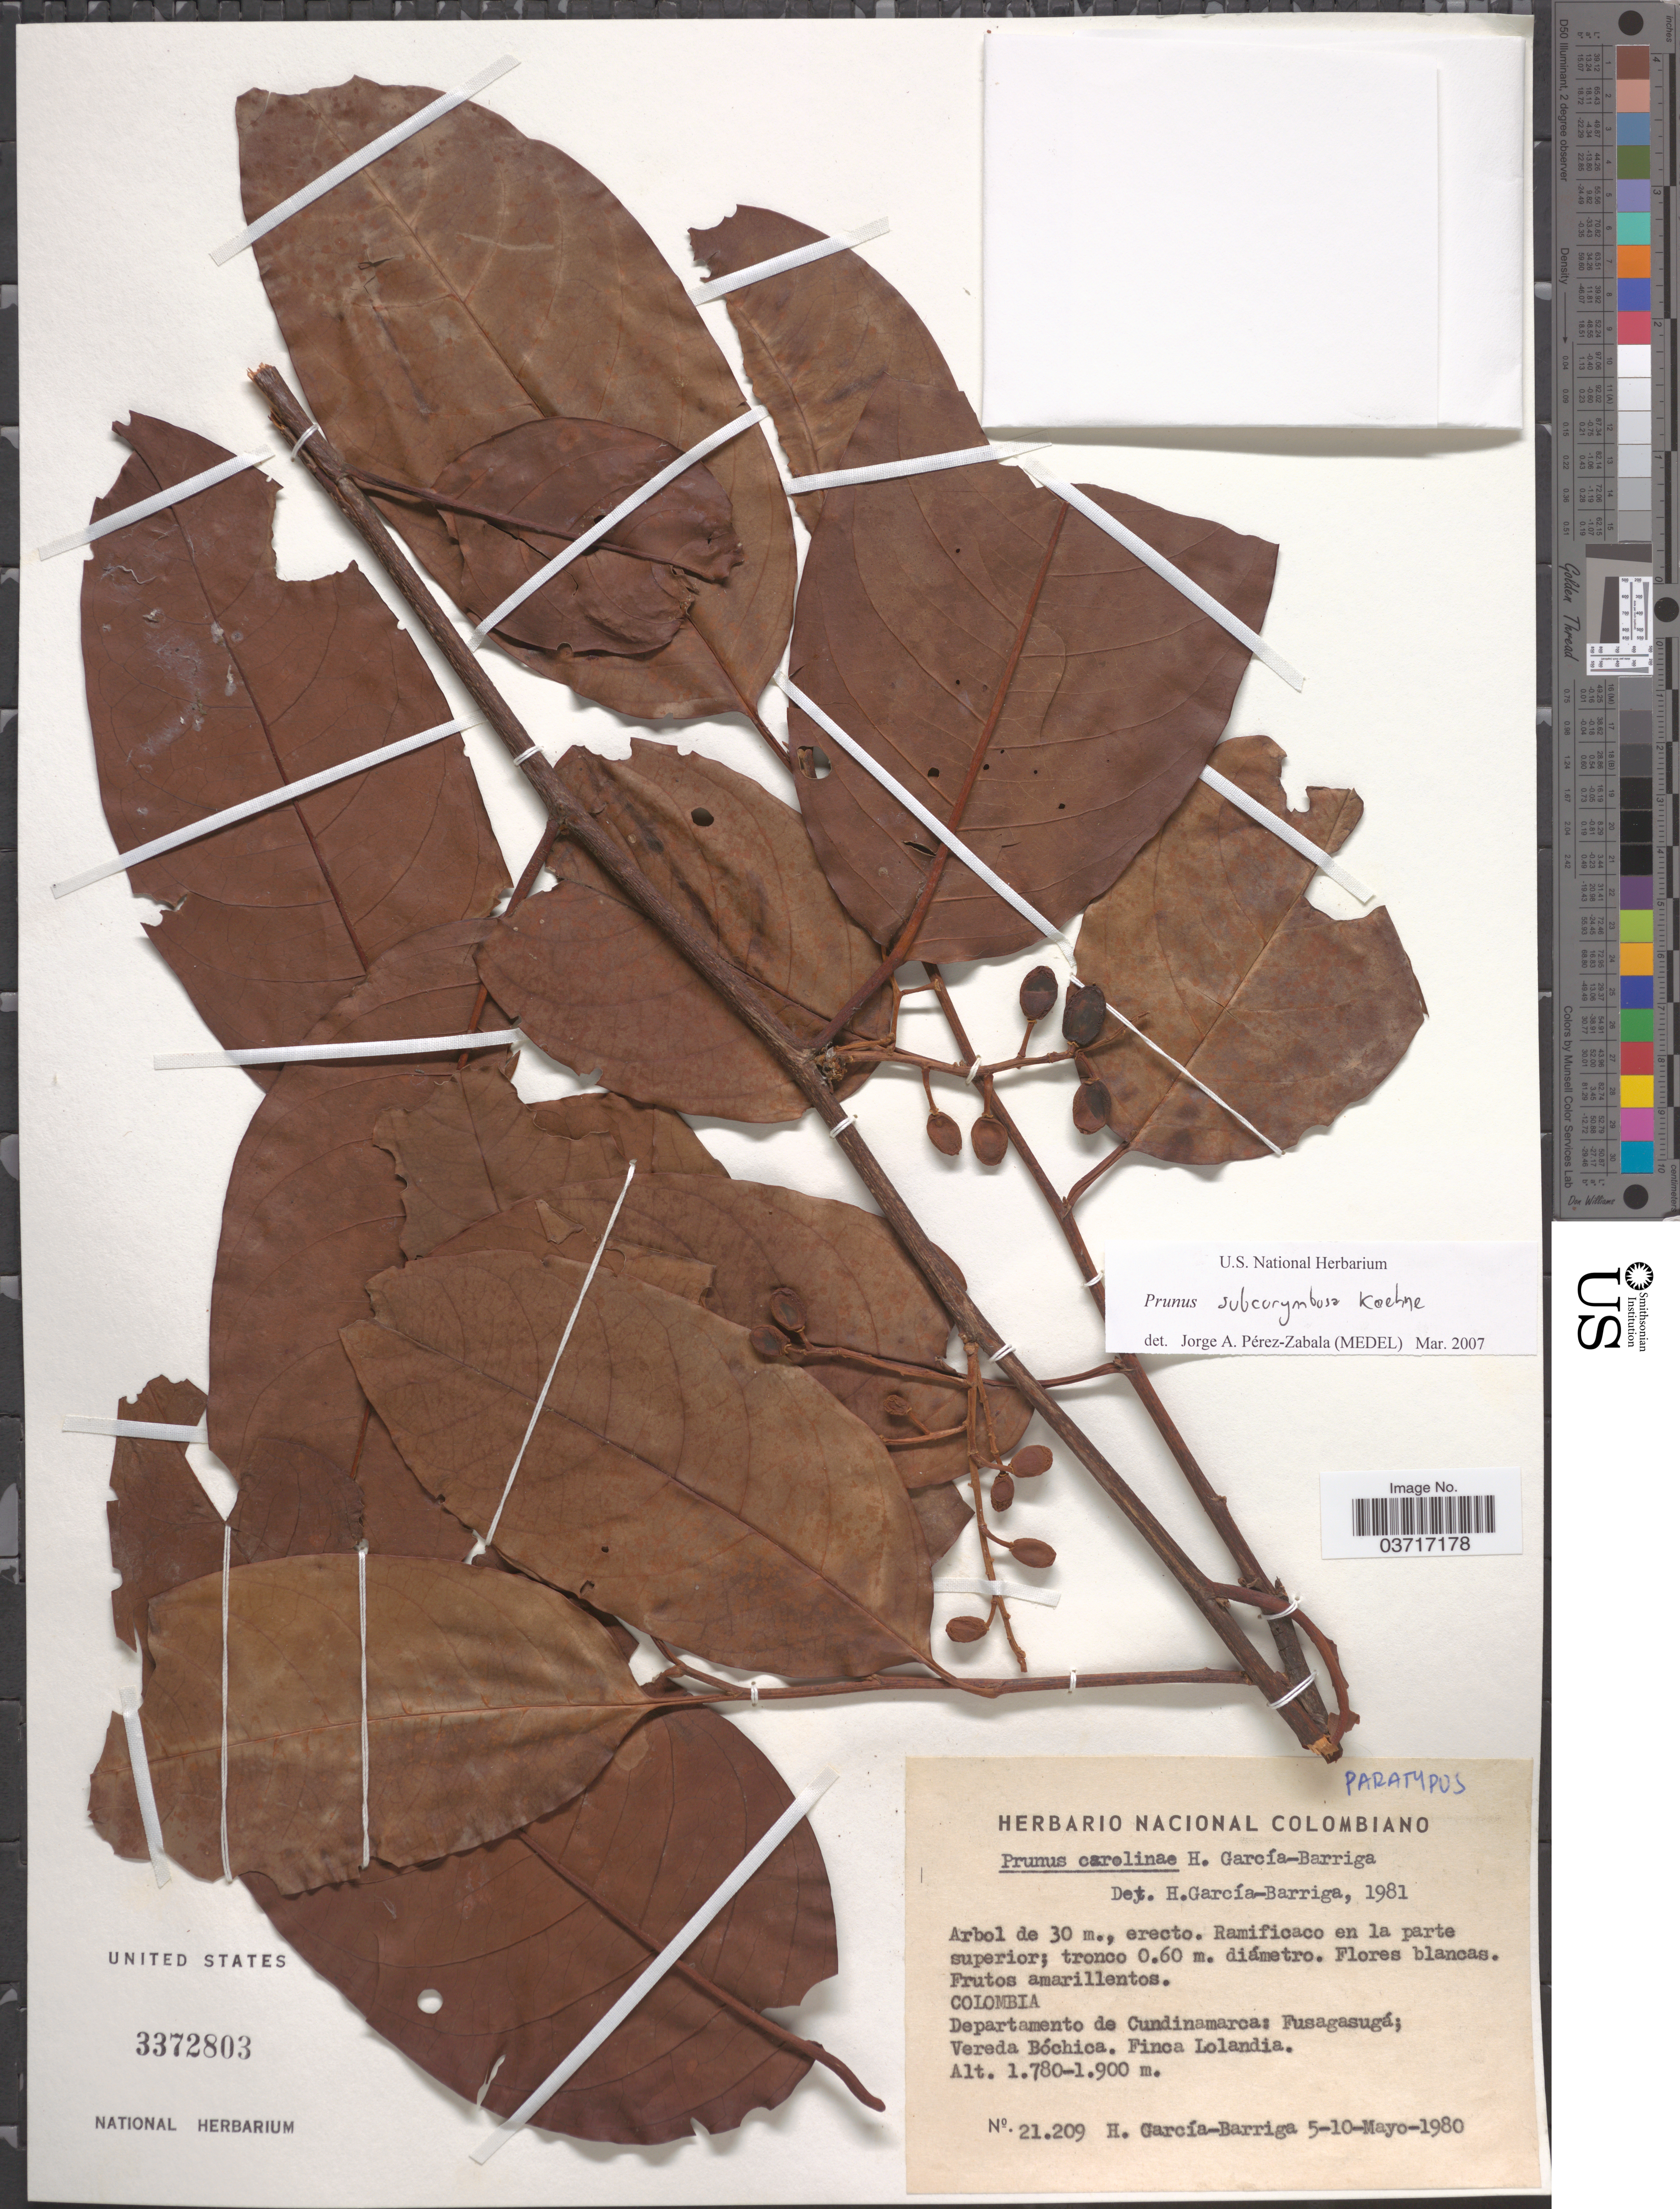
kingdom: Plantae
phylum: Tracheophyta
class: Magnoliopsida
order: Rosales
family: Rosaceae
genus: Prunus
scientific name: Prunus subcorymbosa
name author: Ruiz ex Koehne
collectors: H. García Barriga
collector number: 21209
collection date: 1980-05-05/1980-05-10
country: Colombia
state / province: Cundinamarca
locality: Departamento de Cundinamarca: Fusagasugá; Vereda Bóchica. Finca Lolandia.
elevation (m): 1780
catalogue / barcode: US 3372803